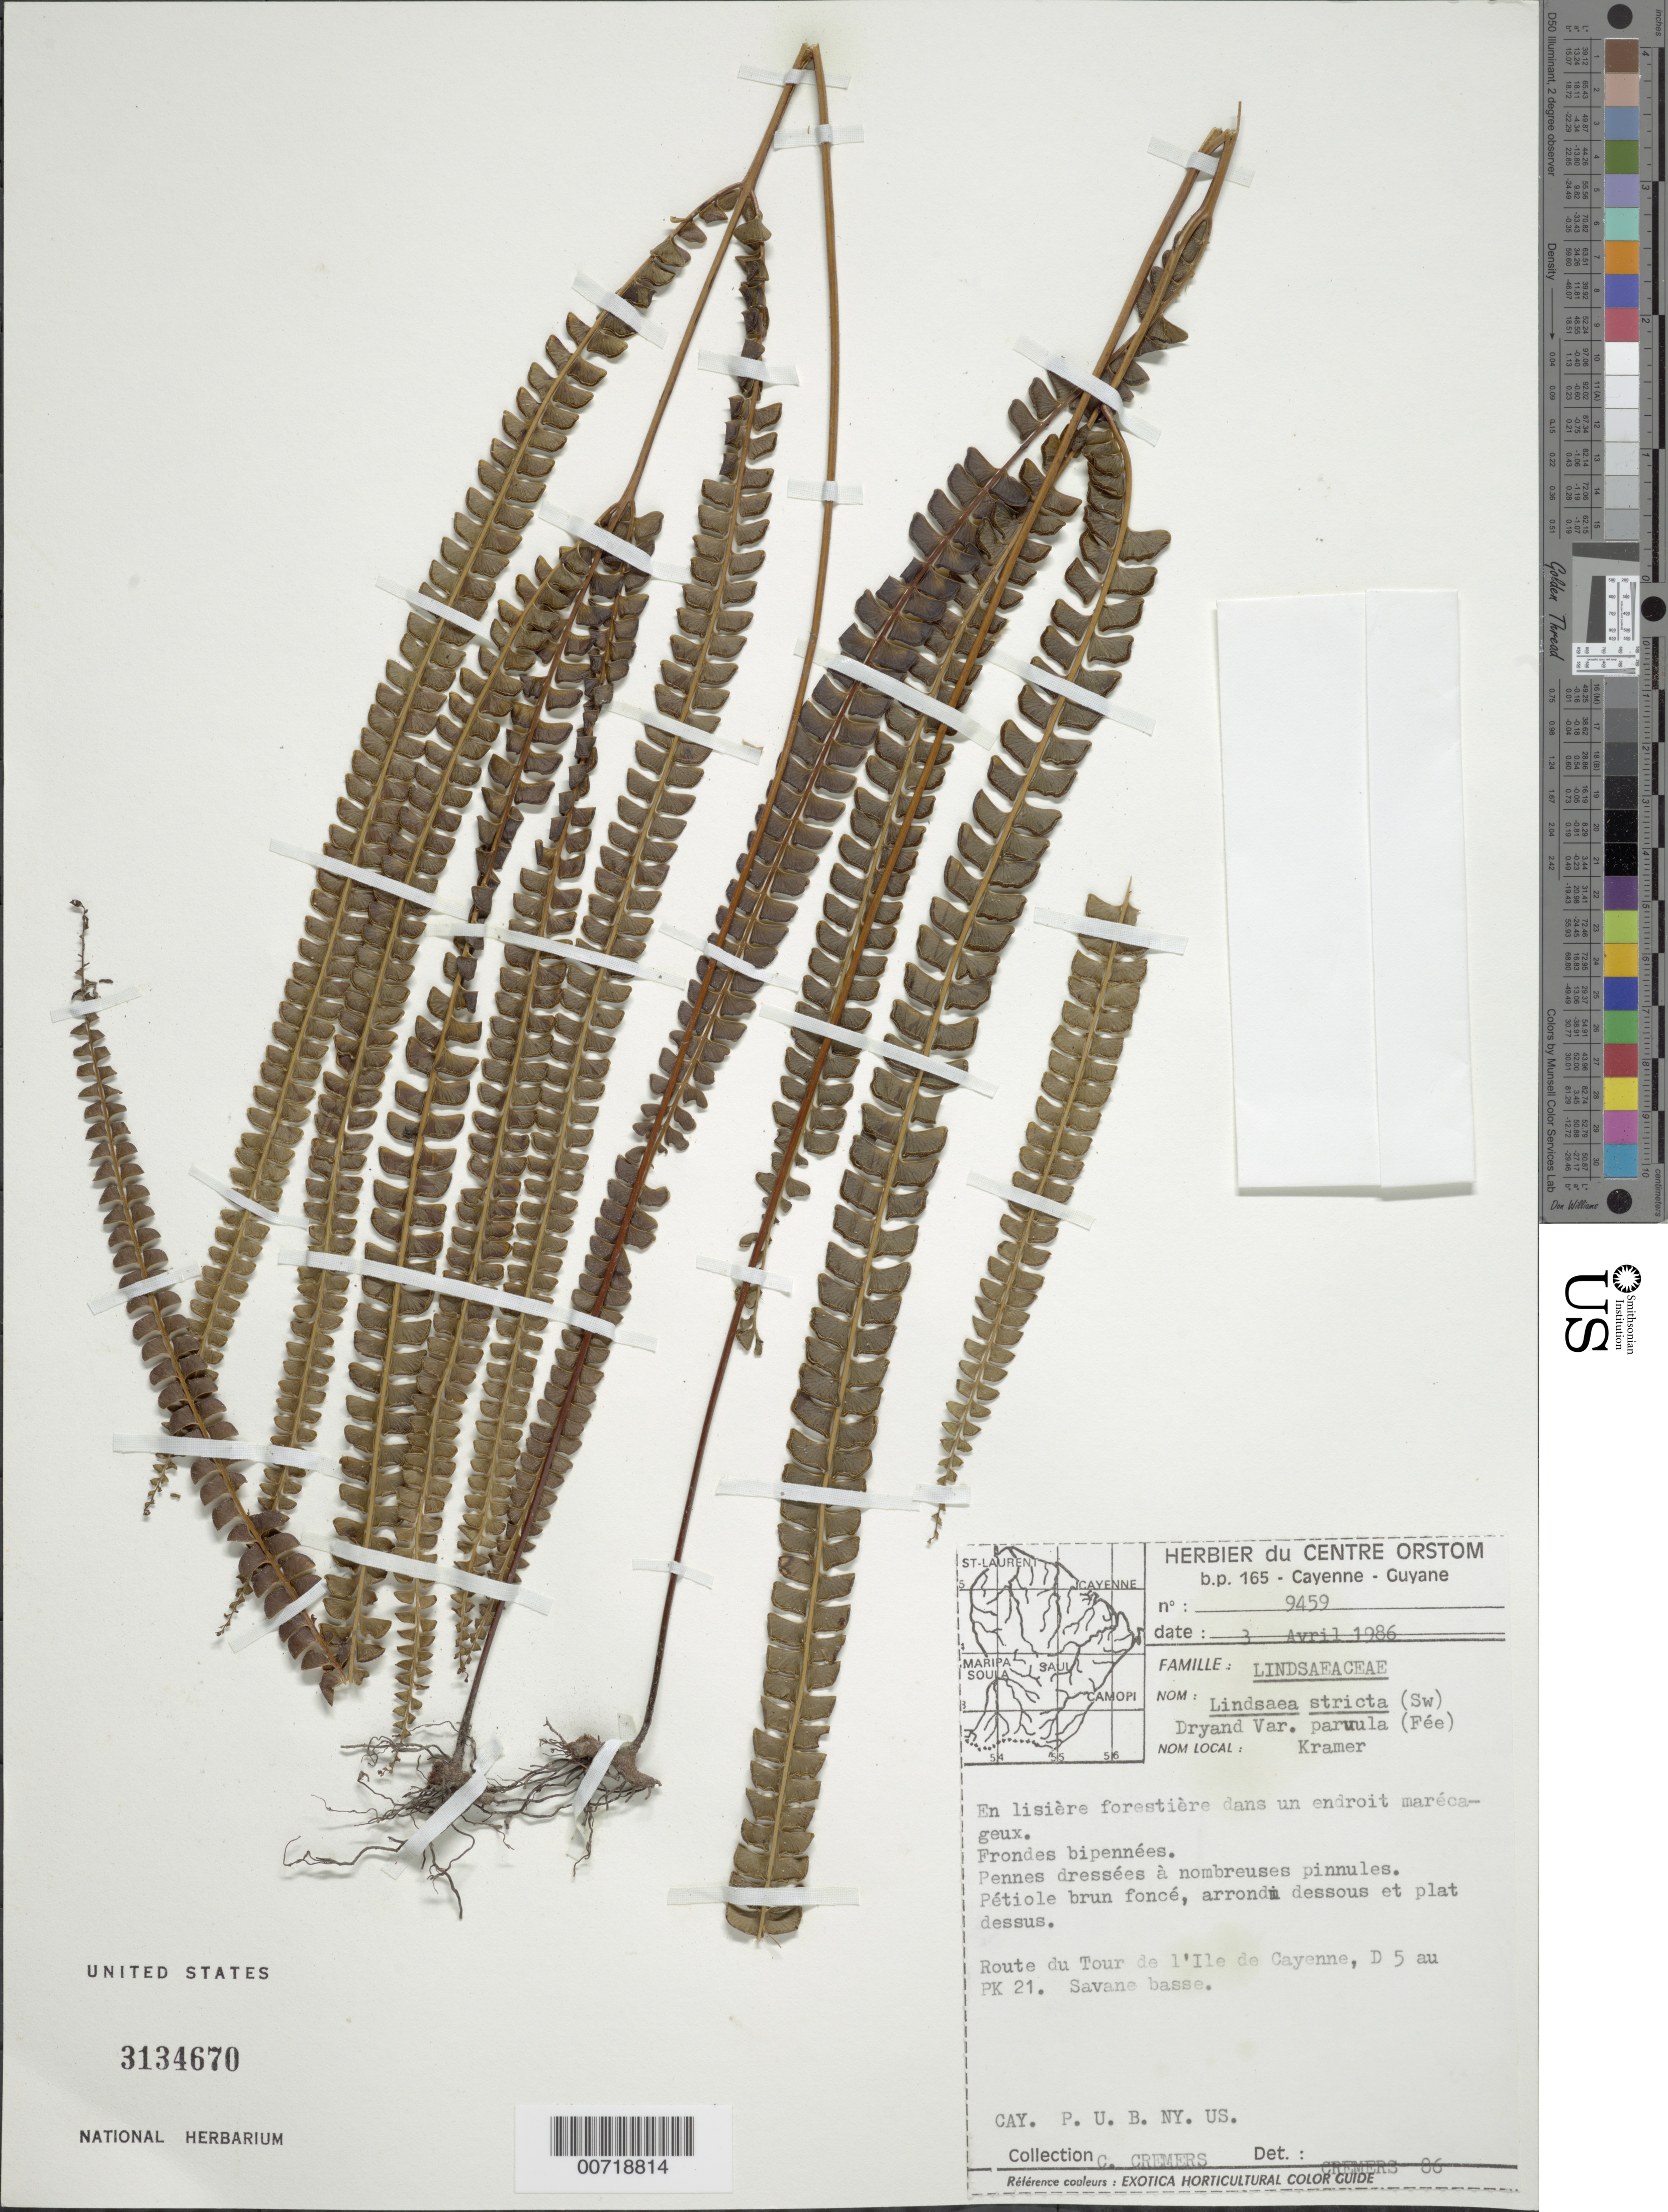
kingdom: Plantae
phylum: Tracheophyta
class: Polypodiopsida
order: Polypodiales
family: Lindsaeaceae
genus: Lindsaea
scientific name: Lindsaea stricta var. parvula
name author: (Fée) K.U. Kramer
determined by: Cremers, Georges A.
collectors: G. Cremers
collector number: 9459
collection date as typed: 3-Apr-86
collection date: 1986-04-03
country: French Guiana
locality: Ile de Cayenne, route du Tour, D 5 au PK 21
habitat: Along forest trail in marshy area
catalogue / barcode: US 3134670